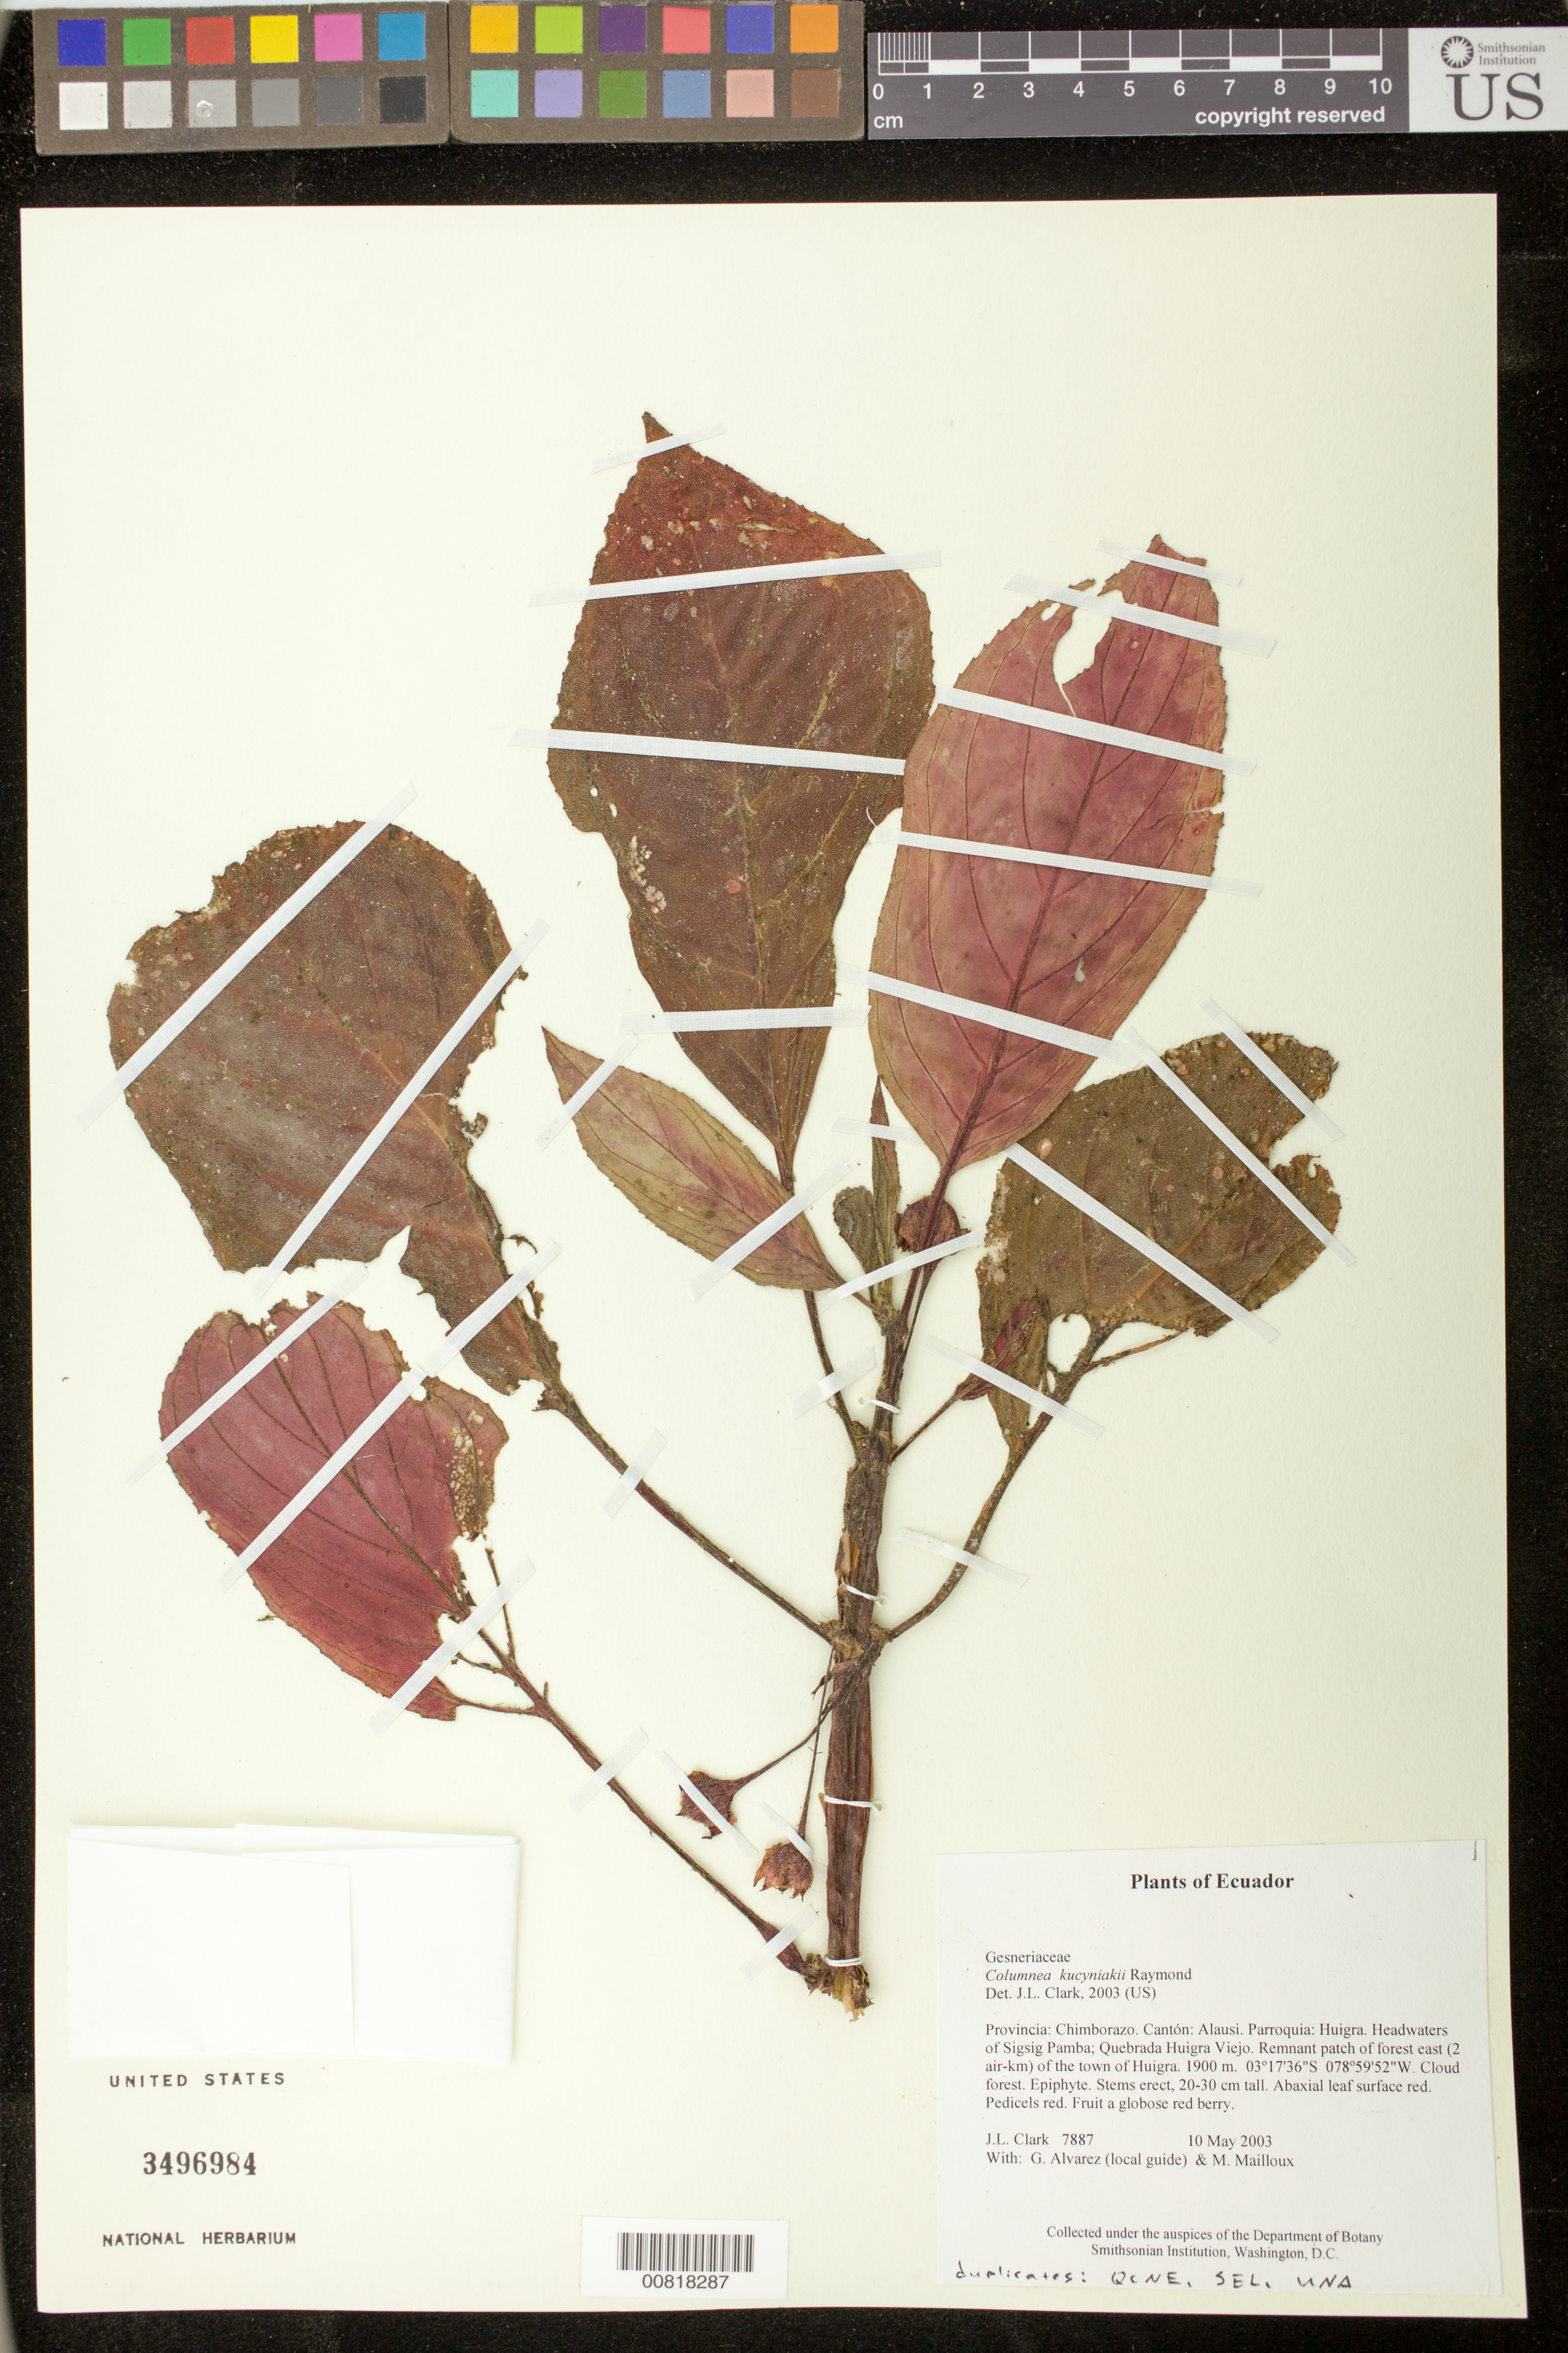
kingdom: Plantae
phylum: Tracheophyta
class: Magnoliopsida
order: Lamiales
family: Gesneriaceae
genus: Columnea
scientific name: Columnea kucyniakii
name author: Raymond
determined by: Clark, J. L., (SEL), The Marie Selby Botanical Garden (UNITED STATES)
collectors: J. L. Clark, G. Alvarez (local guide) & M. Mailloux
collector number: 7887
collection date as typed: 10 May 2003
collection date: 2003-05-10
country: Ecuador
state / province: Chimborazo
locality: Alausi. Parroquia: Huigra. Headwaters of Sigsig Pamba; Quebrada Huigra Viejo. Remnant patch of forest east (2 air-km) of the town of Huigra.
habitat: Cloud forest.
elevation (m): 1900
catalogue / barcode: US 3496984